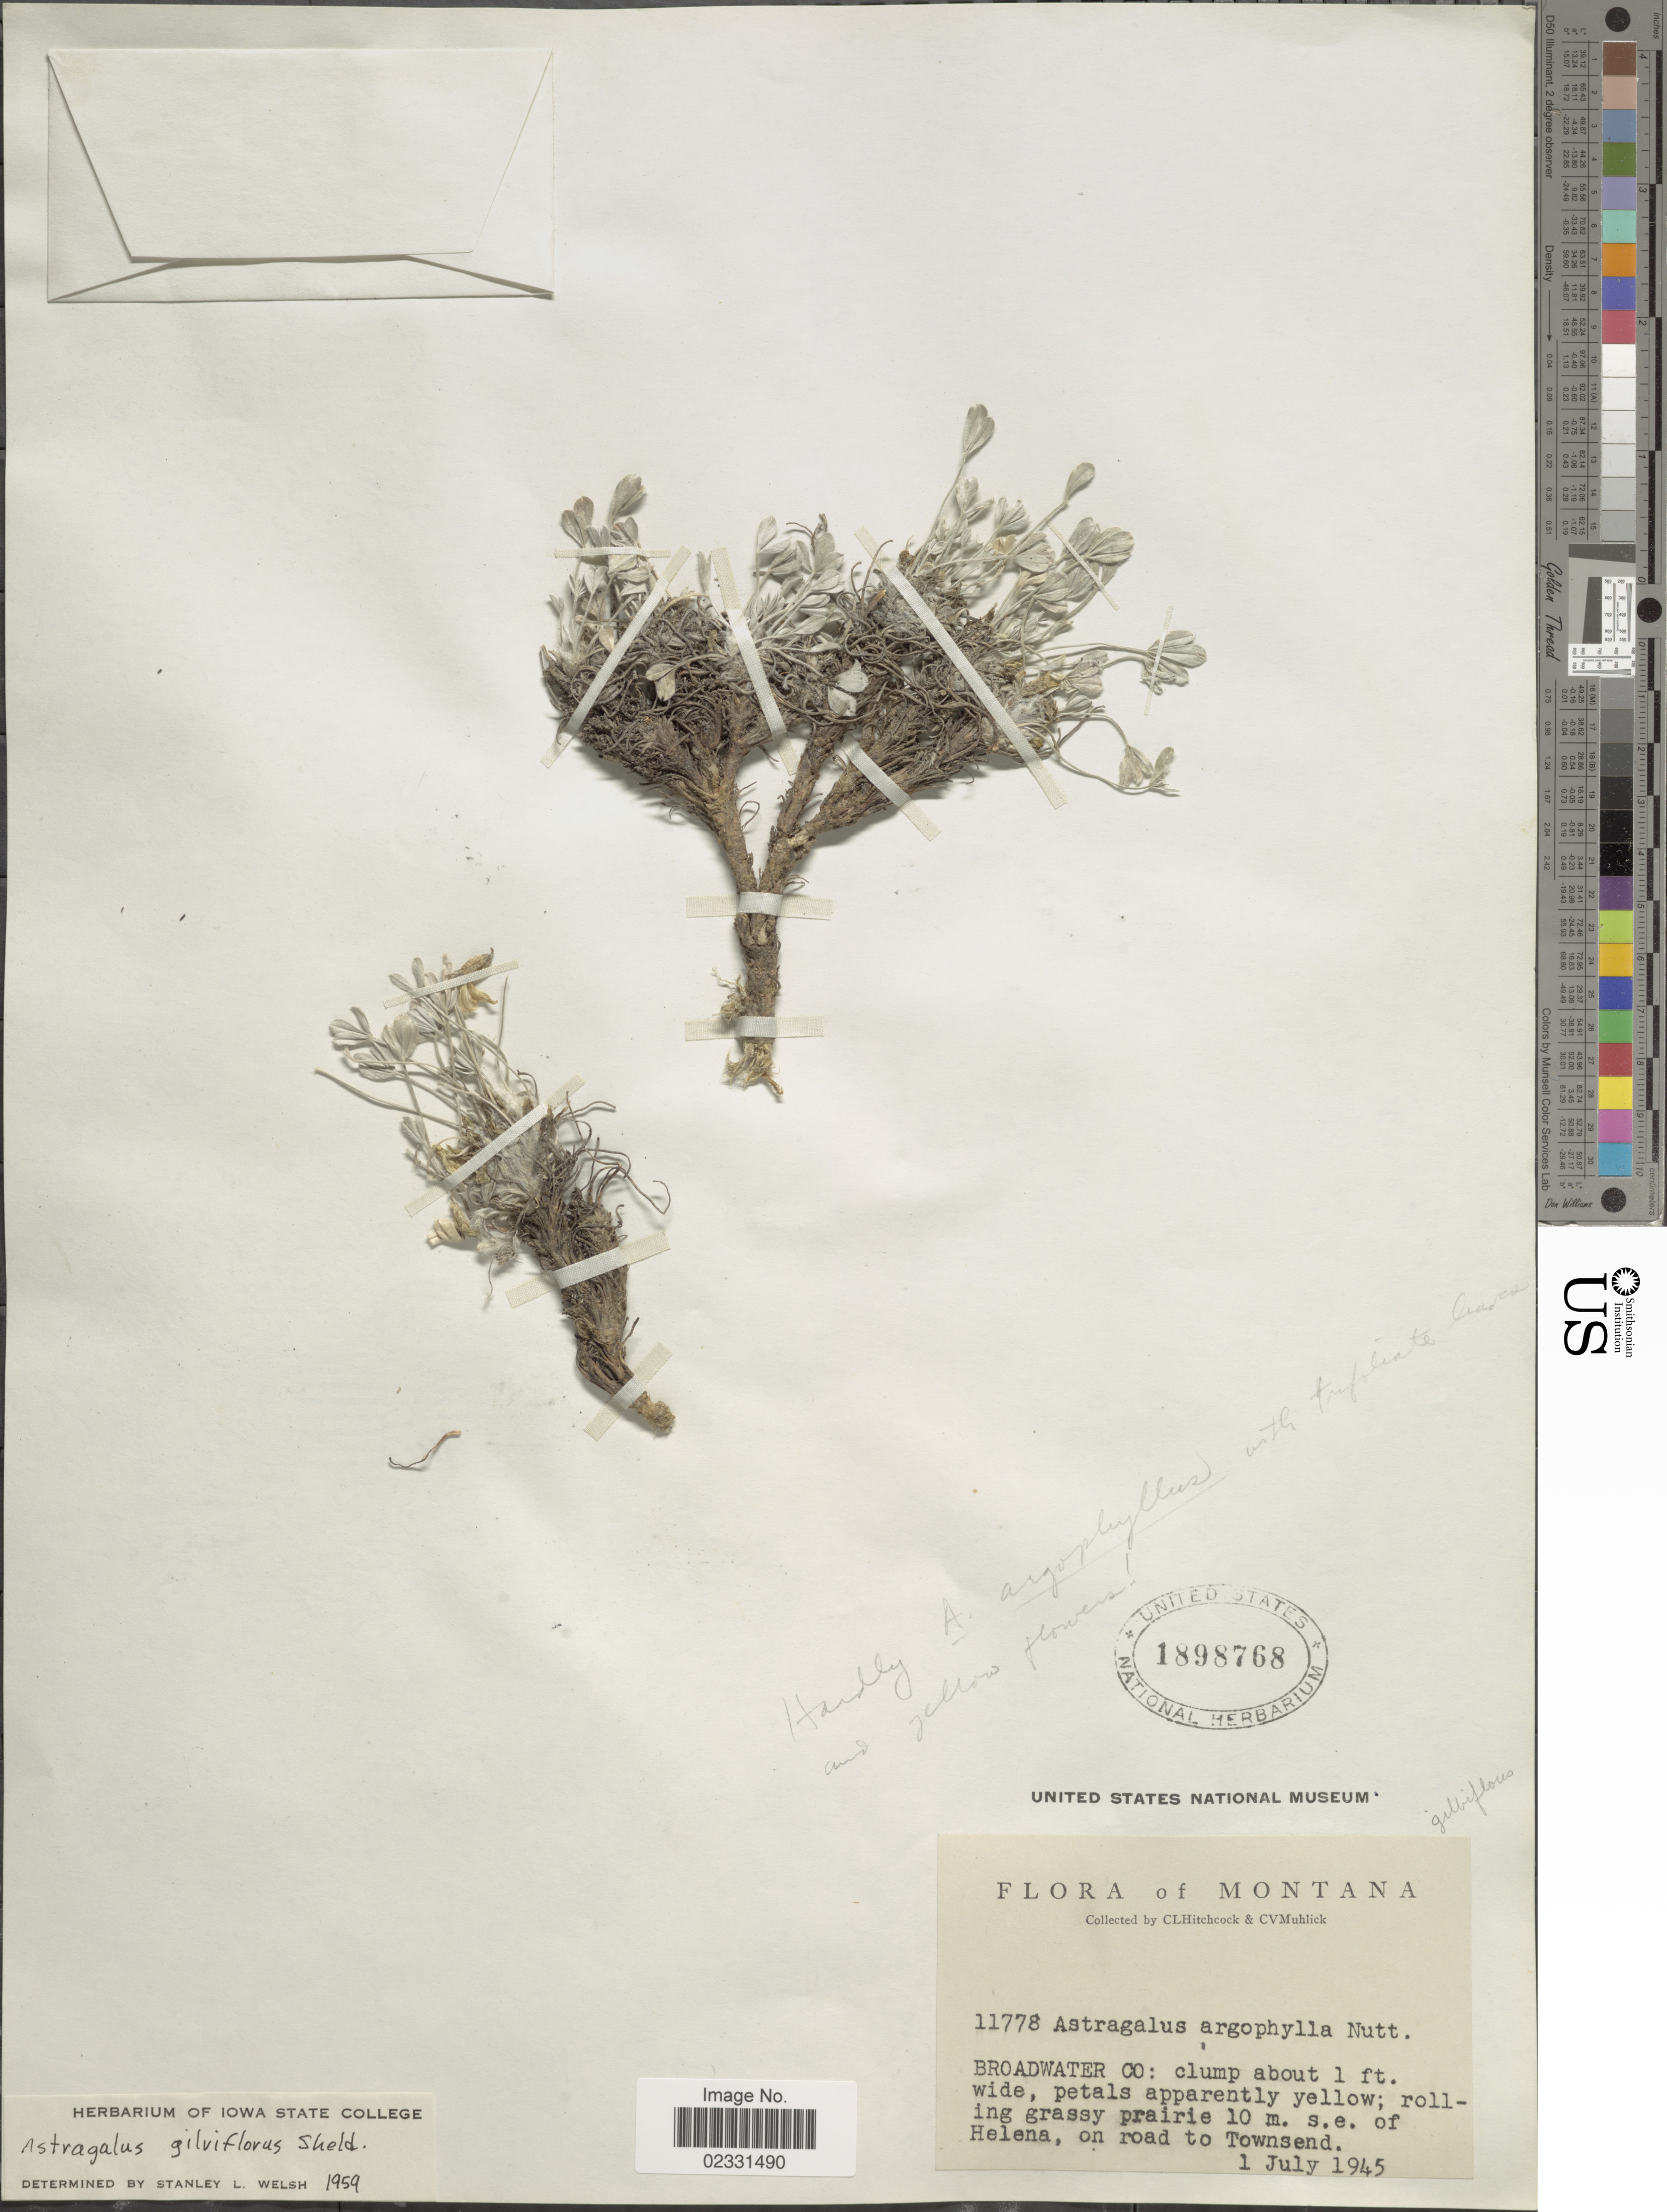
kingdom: Plantae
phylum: Tracheophyta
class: Magnoliopsida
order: Fabales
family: Fabaceae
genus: Astragalus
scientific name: Astragalus gilviflorus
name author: E. Sheld.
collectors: C. L. Hitchcock & C. V. Muhlick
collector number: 11778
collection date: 1945-07-01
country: United States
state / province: Montana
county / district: Broadwater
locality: Rolling grassy prairie 10 m. SE of Helena, on road to Townsend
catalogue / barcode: US 1898768